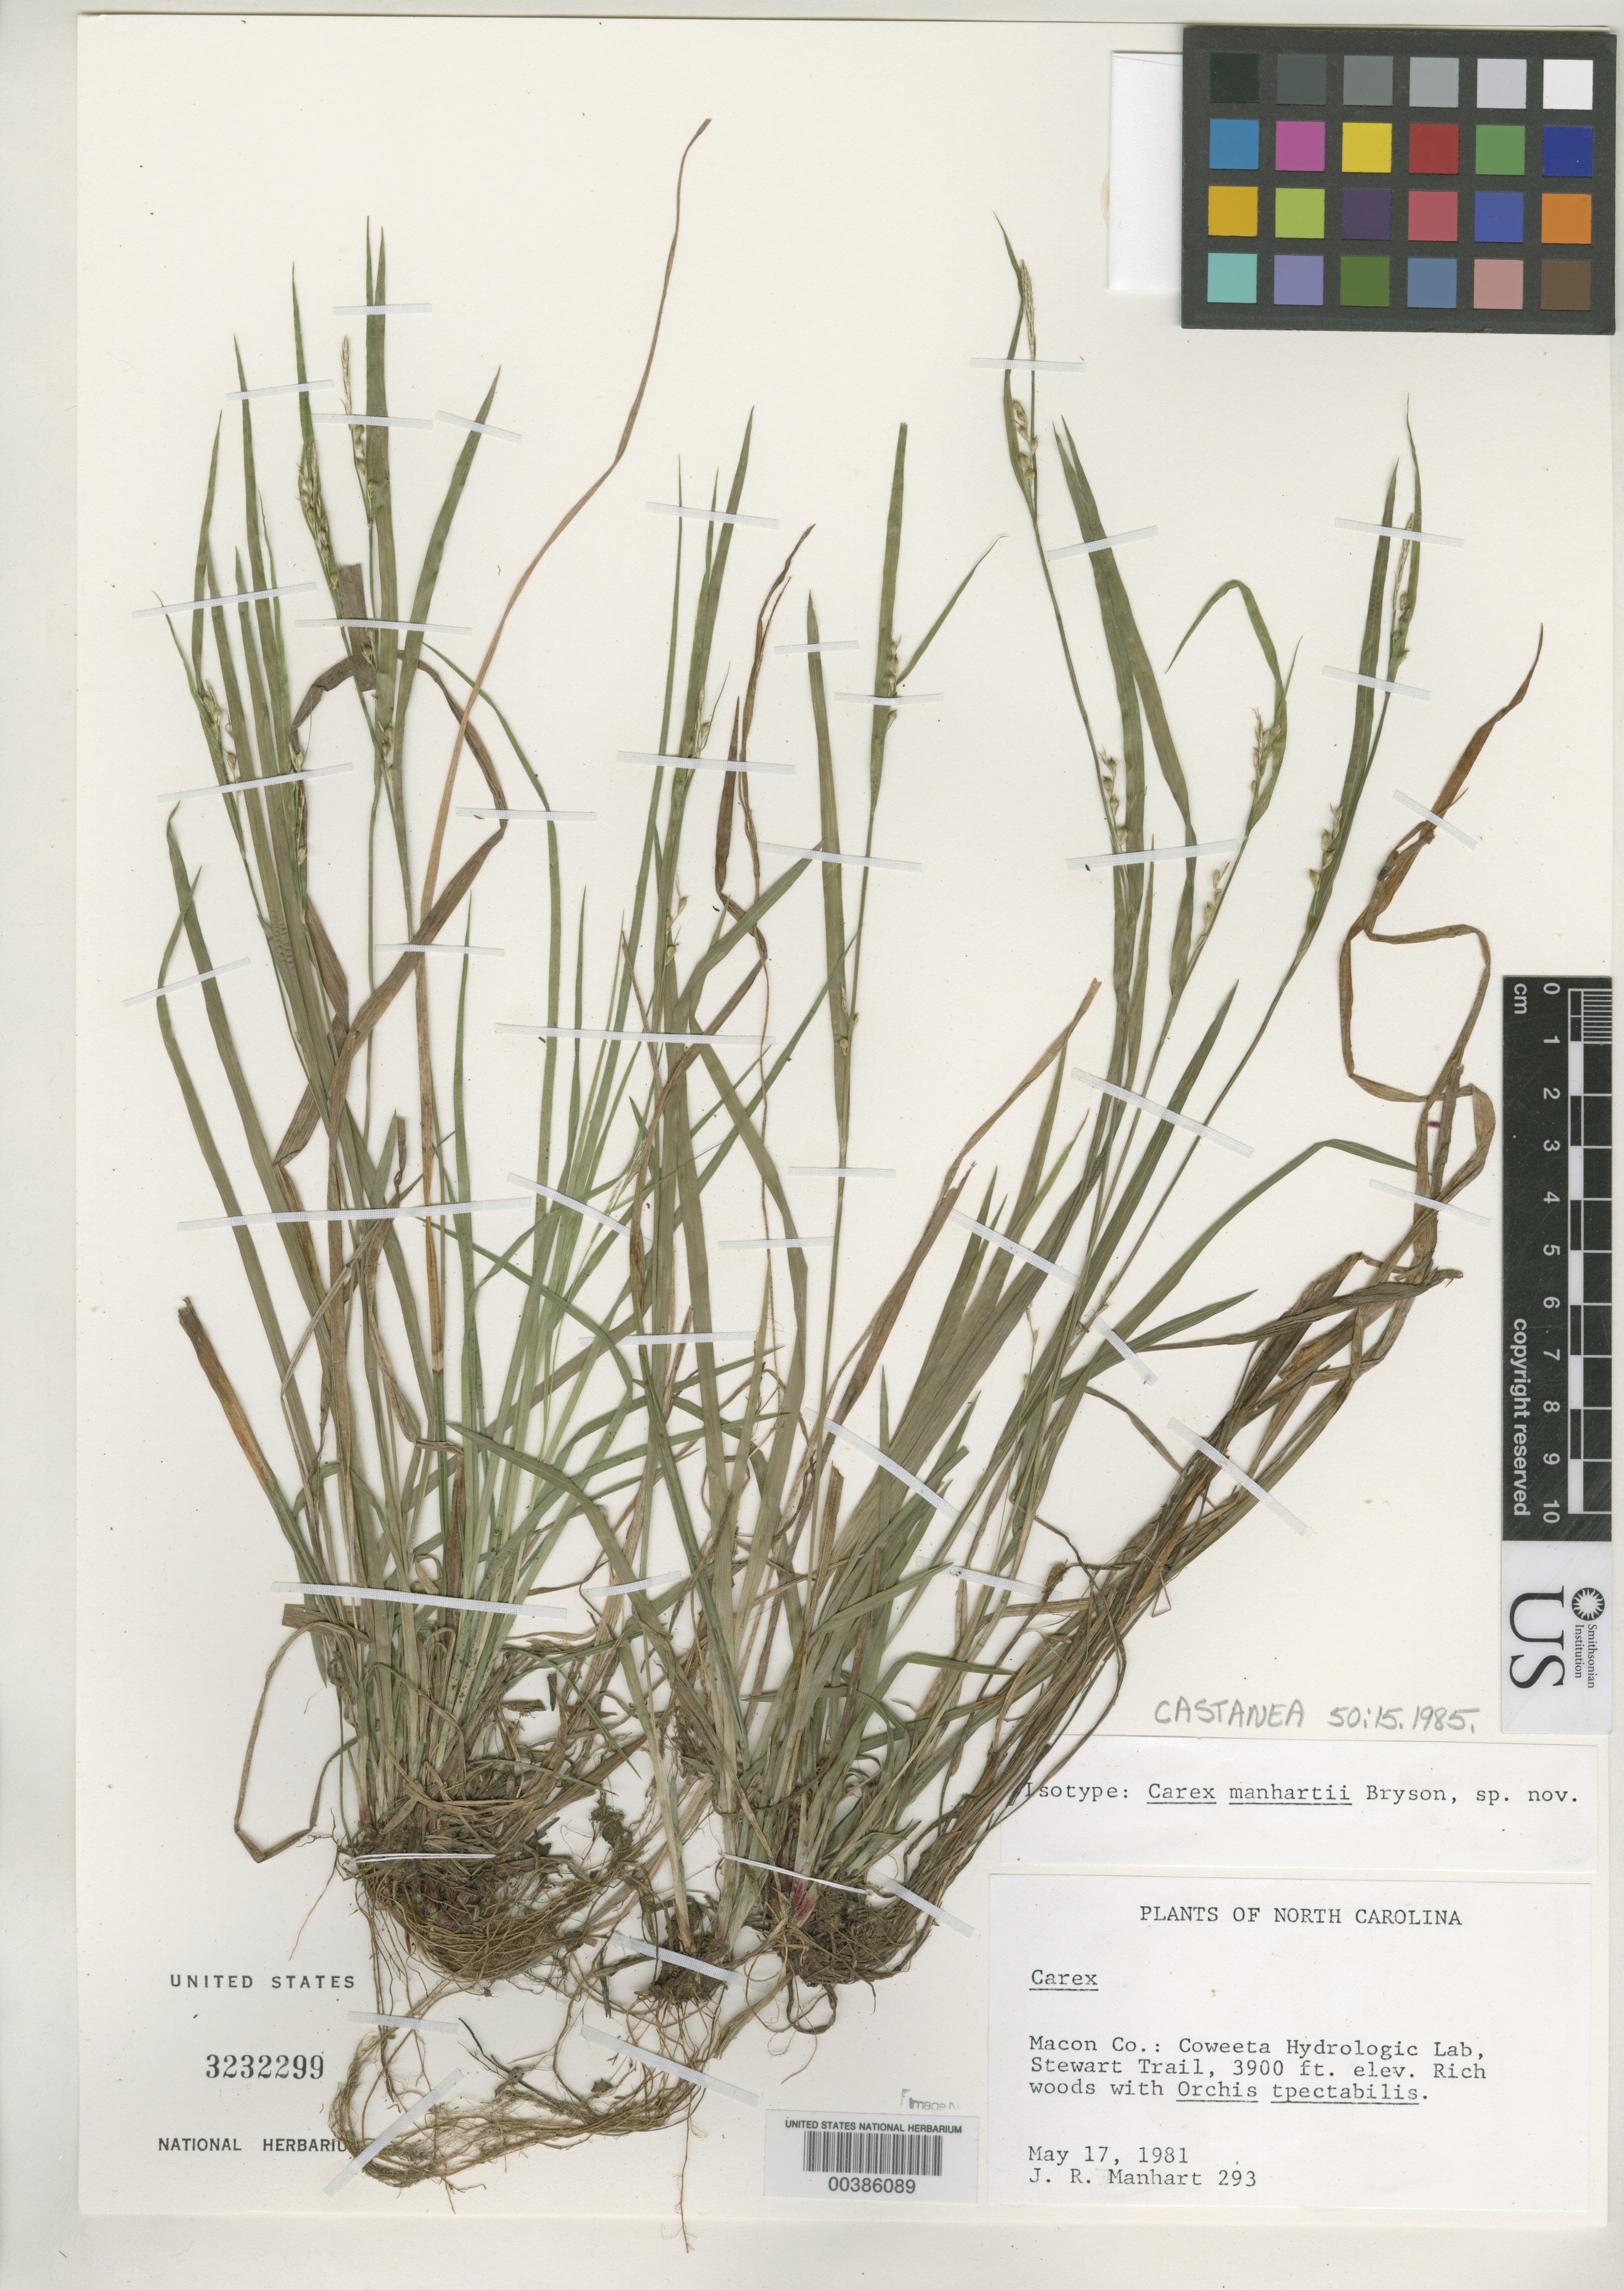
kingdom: Plantae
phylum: Tracheophyta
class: Liliopsida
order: Poales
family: Cyperaceae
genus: Carex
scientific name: Carex manhartii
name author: Bryson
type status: Isotype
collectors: J. Manhart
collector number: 293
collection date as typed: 17 May 1981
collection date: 1981-05-17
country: United States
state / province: North Carolina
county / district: Macon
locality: Coweeta Hydrologic Lab, Stewart trail.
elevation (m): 1189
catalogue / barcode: US 3232299